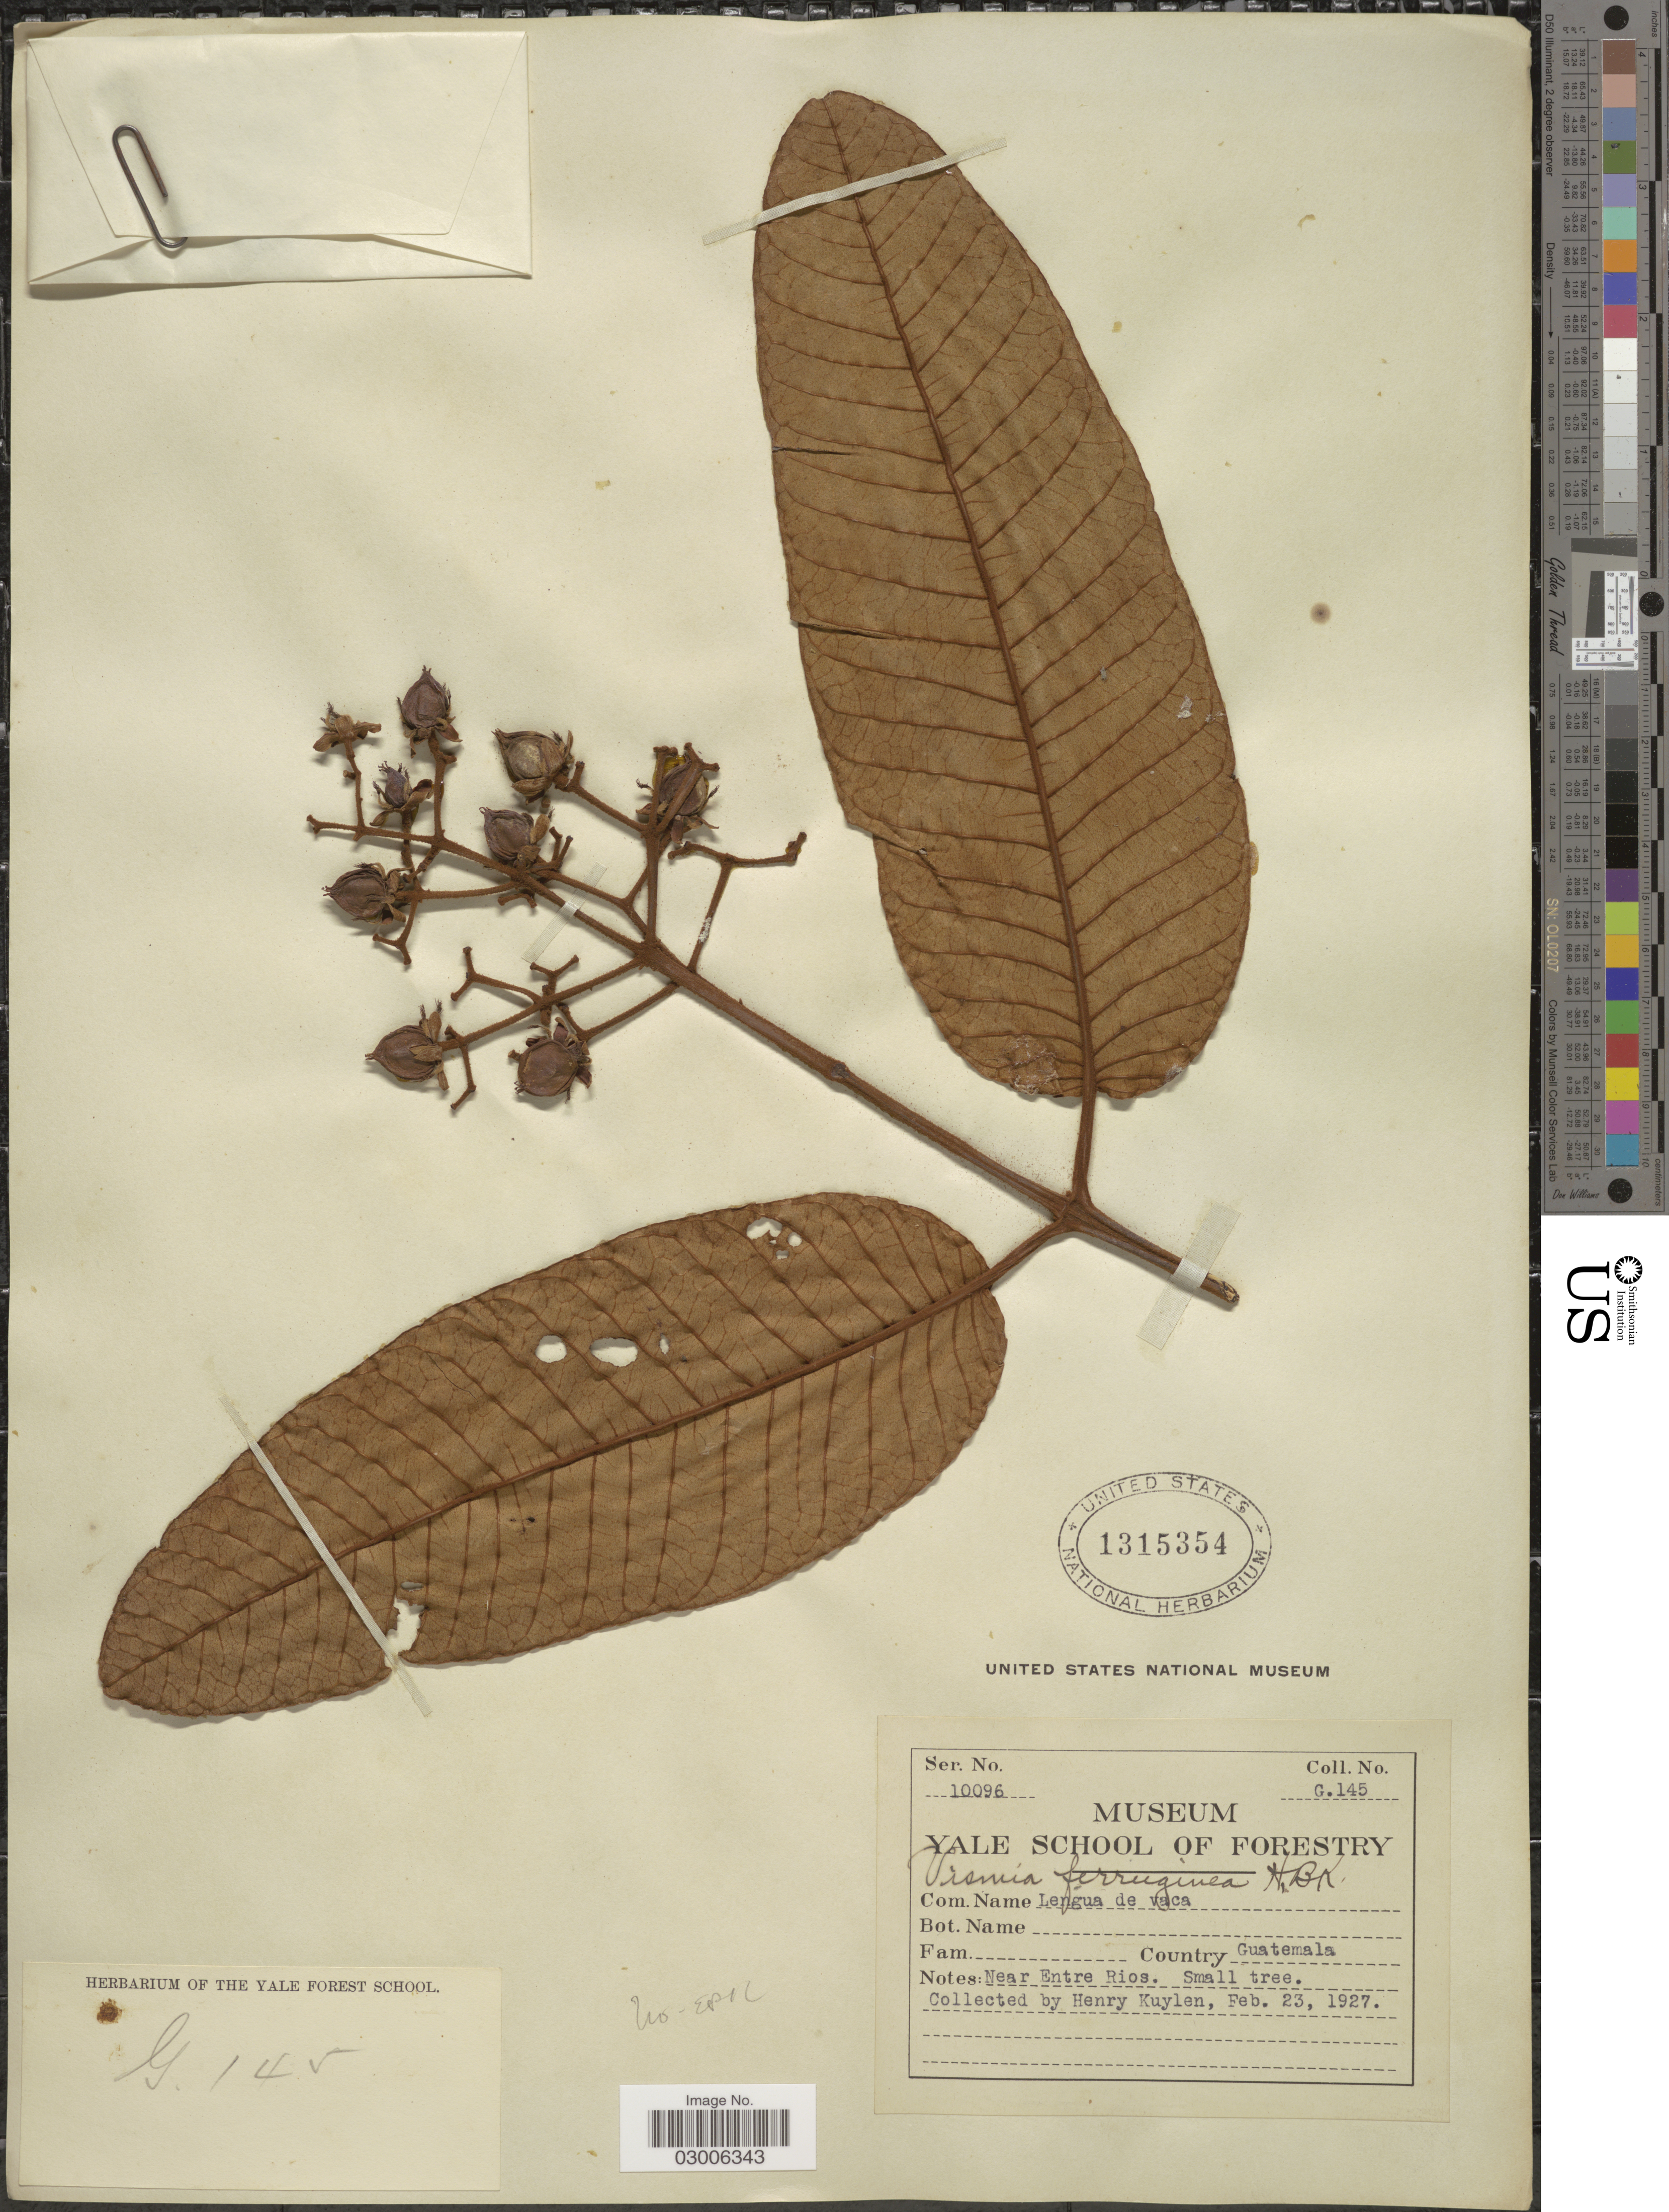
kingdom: Plantae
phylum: Tracheophyta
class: Magnoliopsida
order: Malpighiales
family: Hypericaceae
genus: Vismia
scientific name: Vismia macrophylla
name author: Kunth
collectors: H. Kuylen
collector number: G145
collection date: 1927-02-23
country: Guatemala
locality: Near Entre Rios.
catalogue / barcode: US 1315354